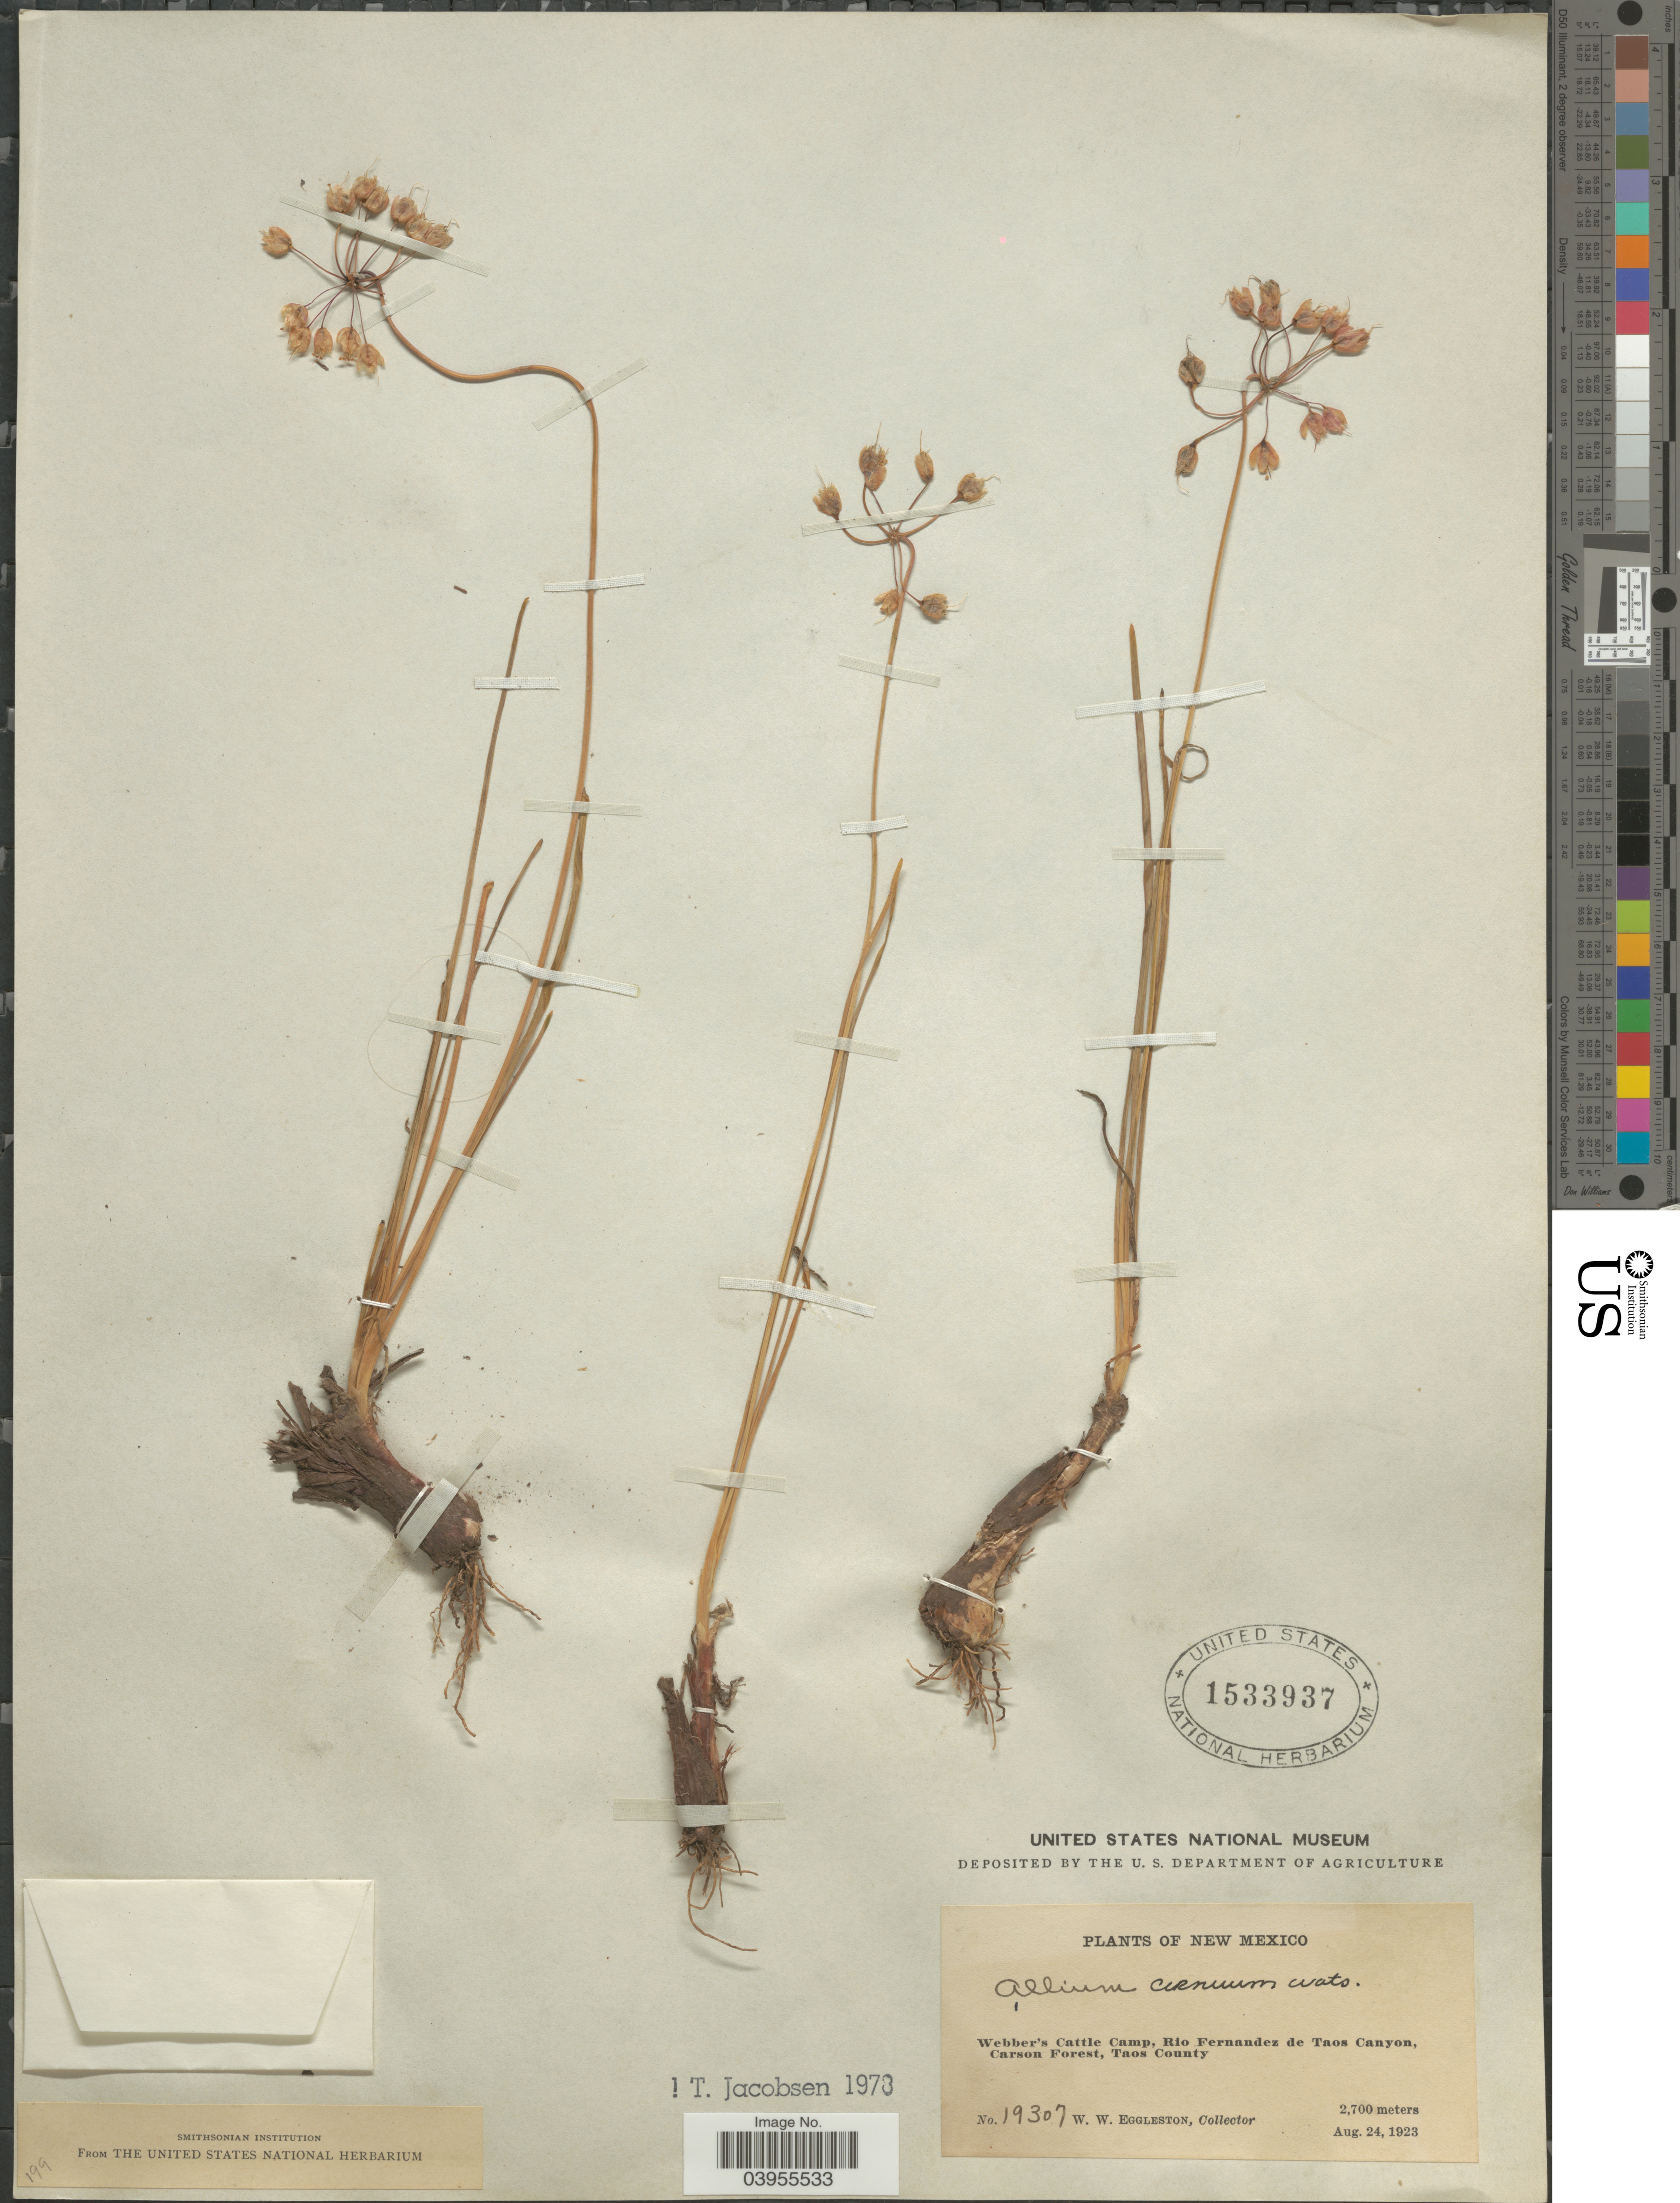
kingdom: Plantae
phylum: Tracheophyta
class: Liliopsida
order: Asparagales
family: Amaryllidaceae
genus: Allium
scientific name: Allium cernuum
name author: Roth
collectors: W. W. Eggleston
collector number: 19307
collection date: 1923-08-24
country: United States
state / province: New Mexico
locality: Webber's Cattle Camp, Rio Fernandez de Taos Canyon, Carson Forest, Taos County.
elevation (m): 2700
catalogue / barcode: US 1533937